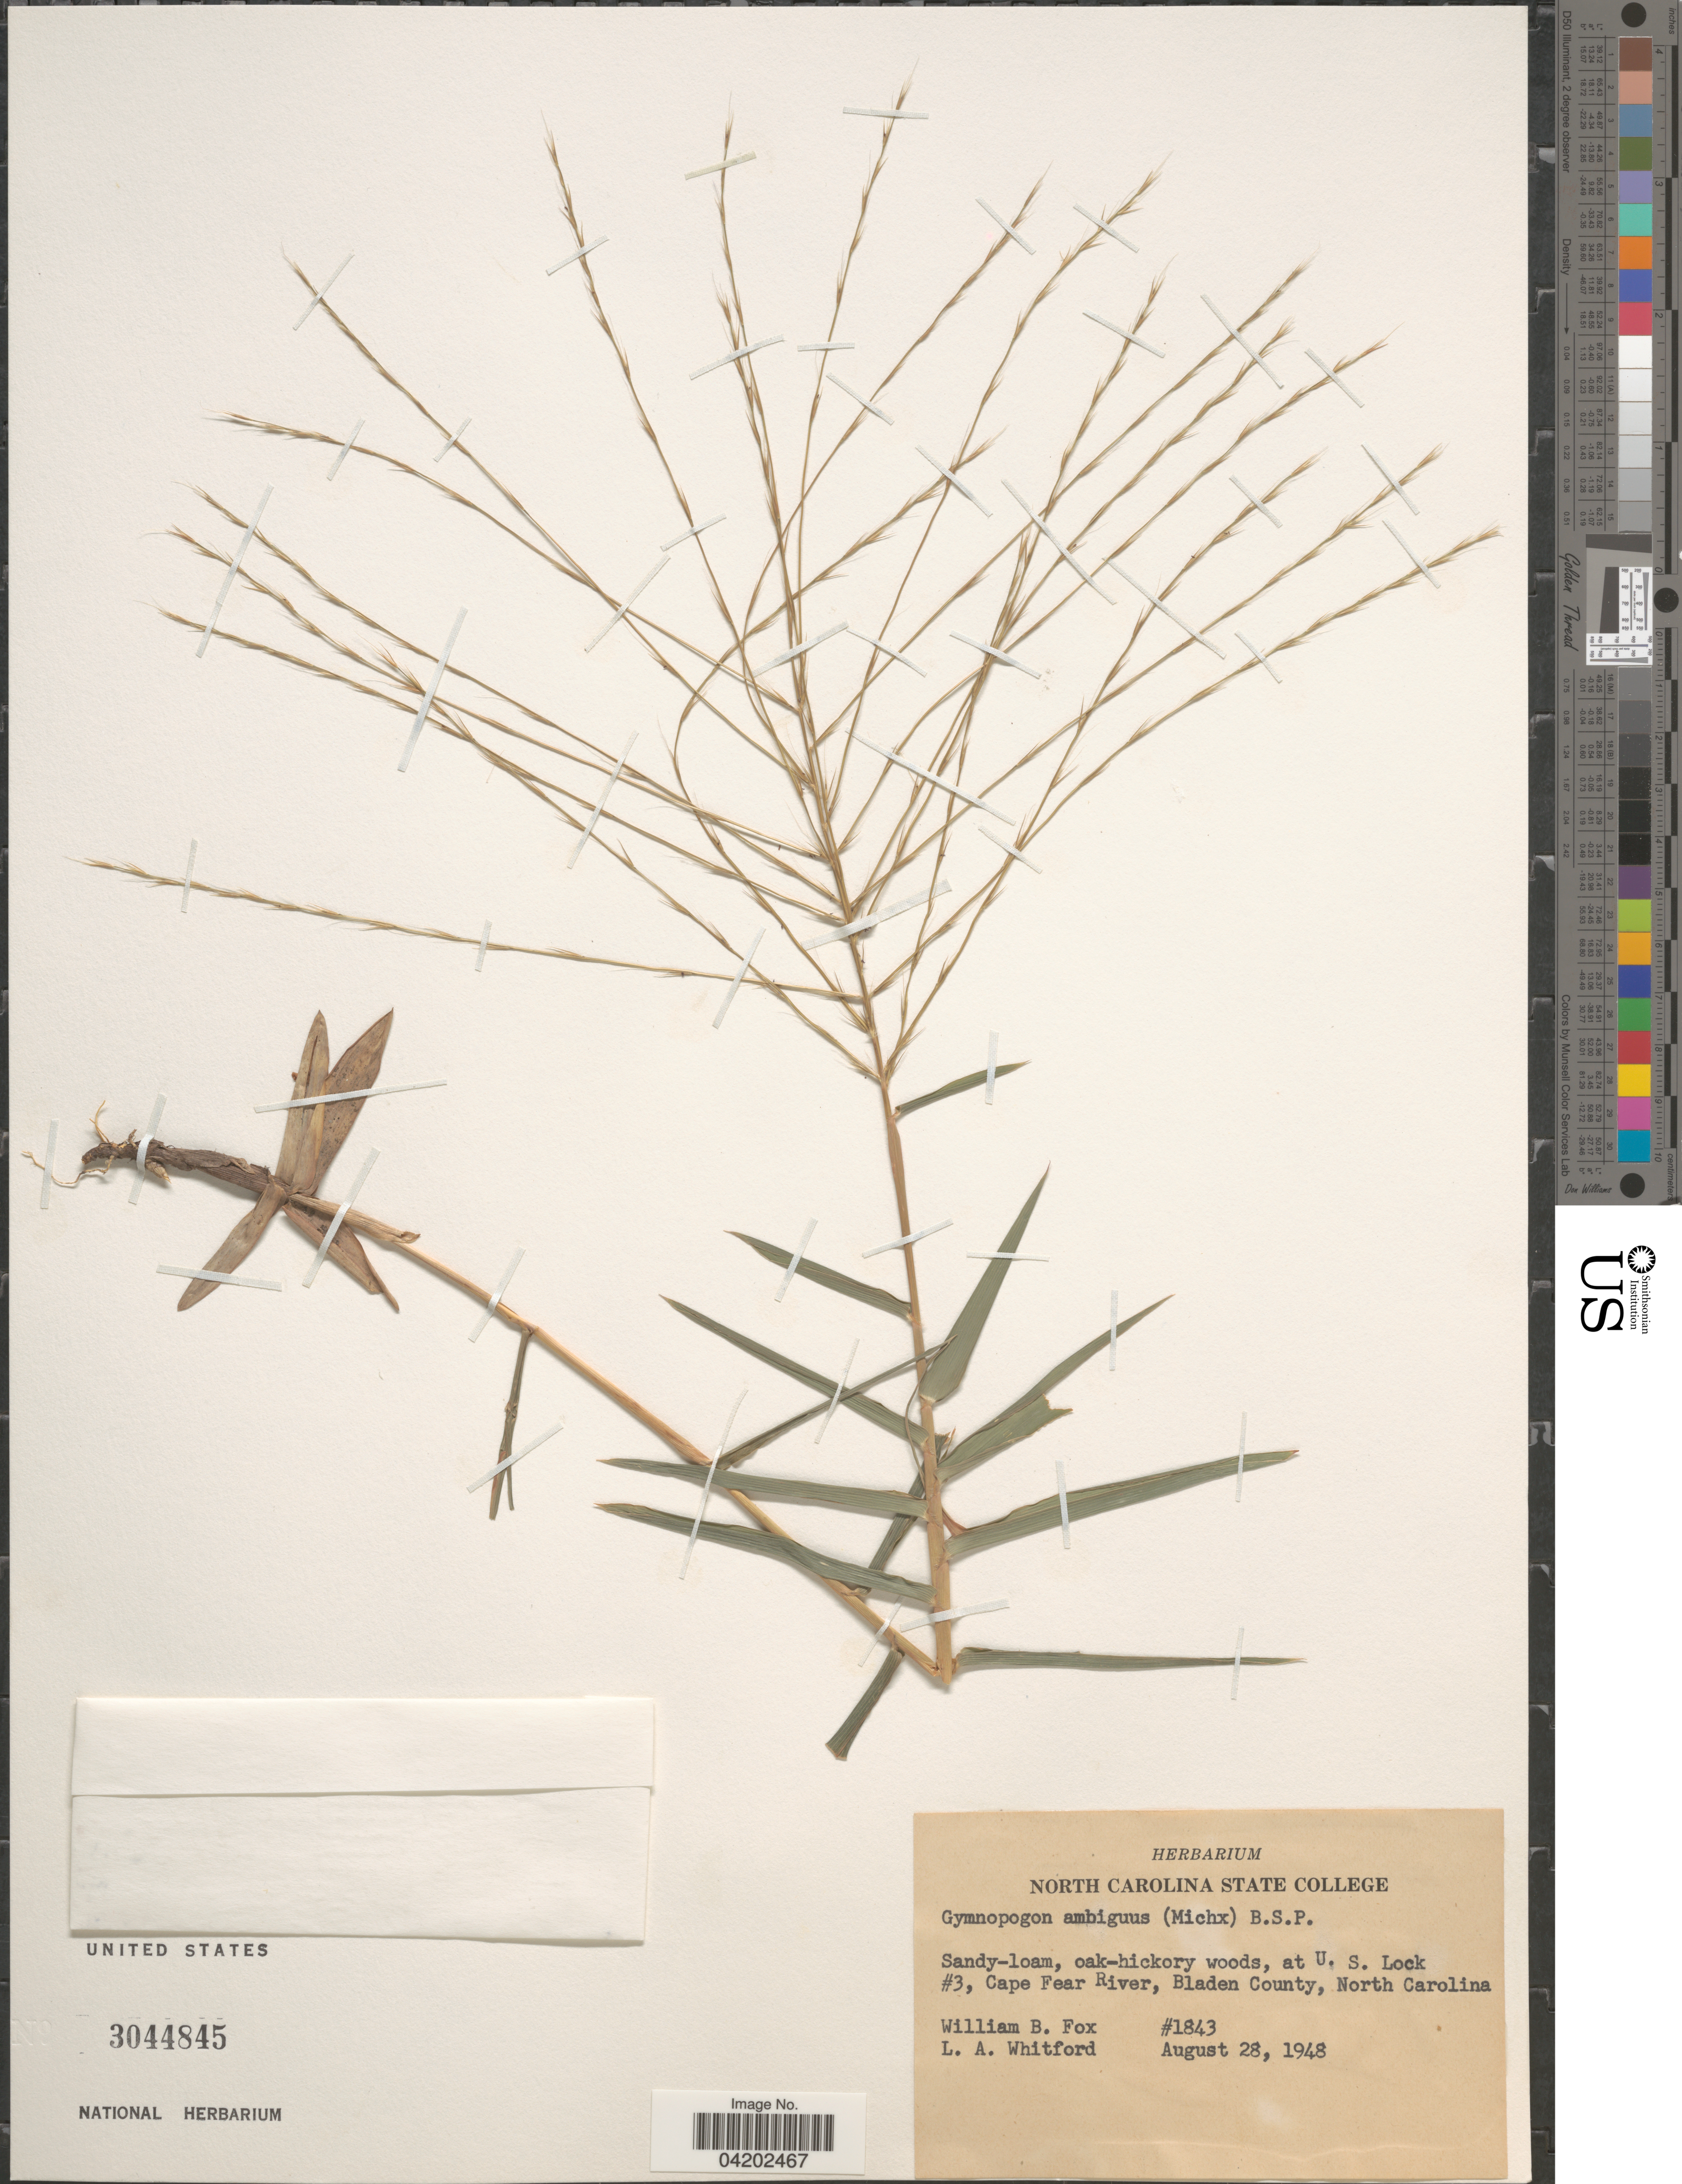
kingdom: Plantae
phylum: Tracheophyta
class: Liliopsida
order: Poales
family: Poaceae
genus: Gymnopogon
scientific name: Gymnopogon ambiguus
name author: (Michx.) Britton, Stearns & Poggenb.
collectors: W. B. Fox & L. Whitford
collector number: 1843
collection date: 1948-08-28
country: United States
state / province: North Carolina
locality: At U.S. Lock #3, Cape Fear River, Bladen County.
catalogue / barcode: US 3044845